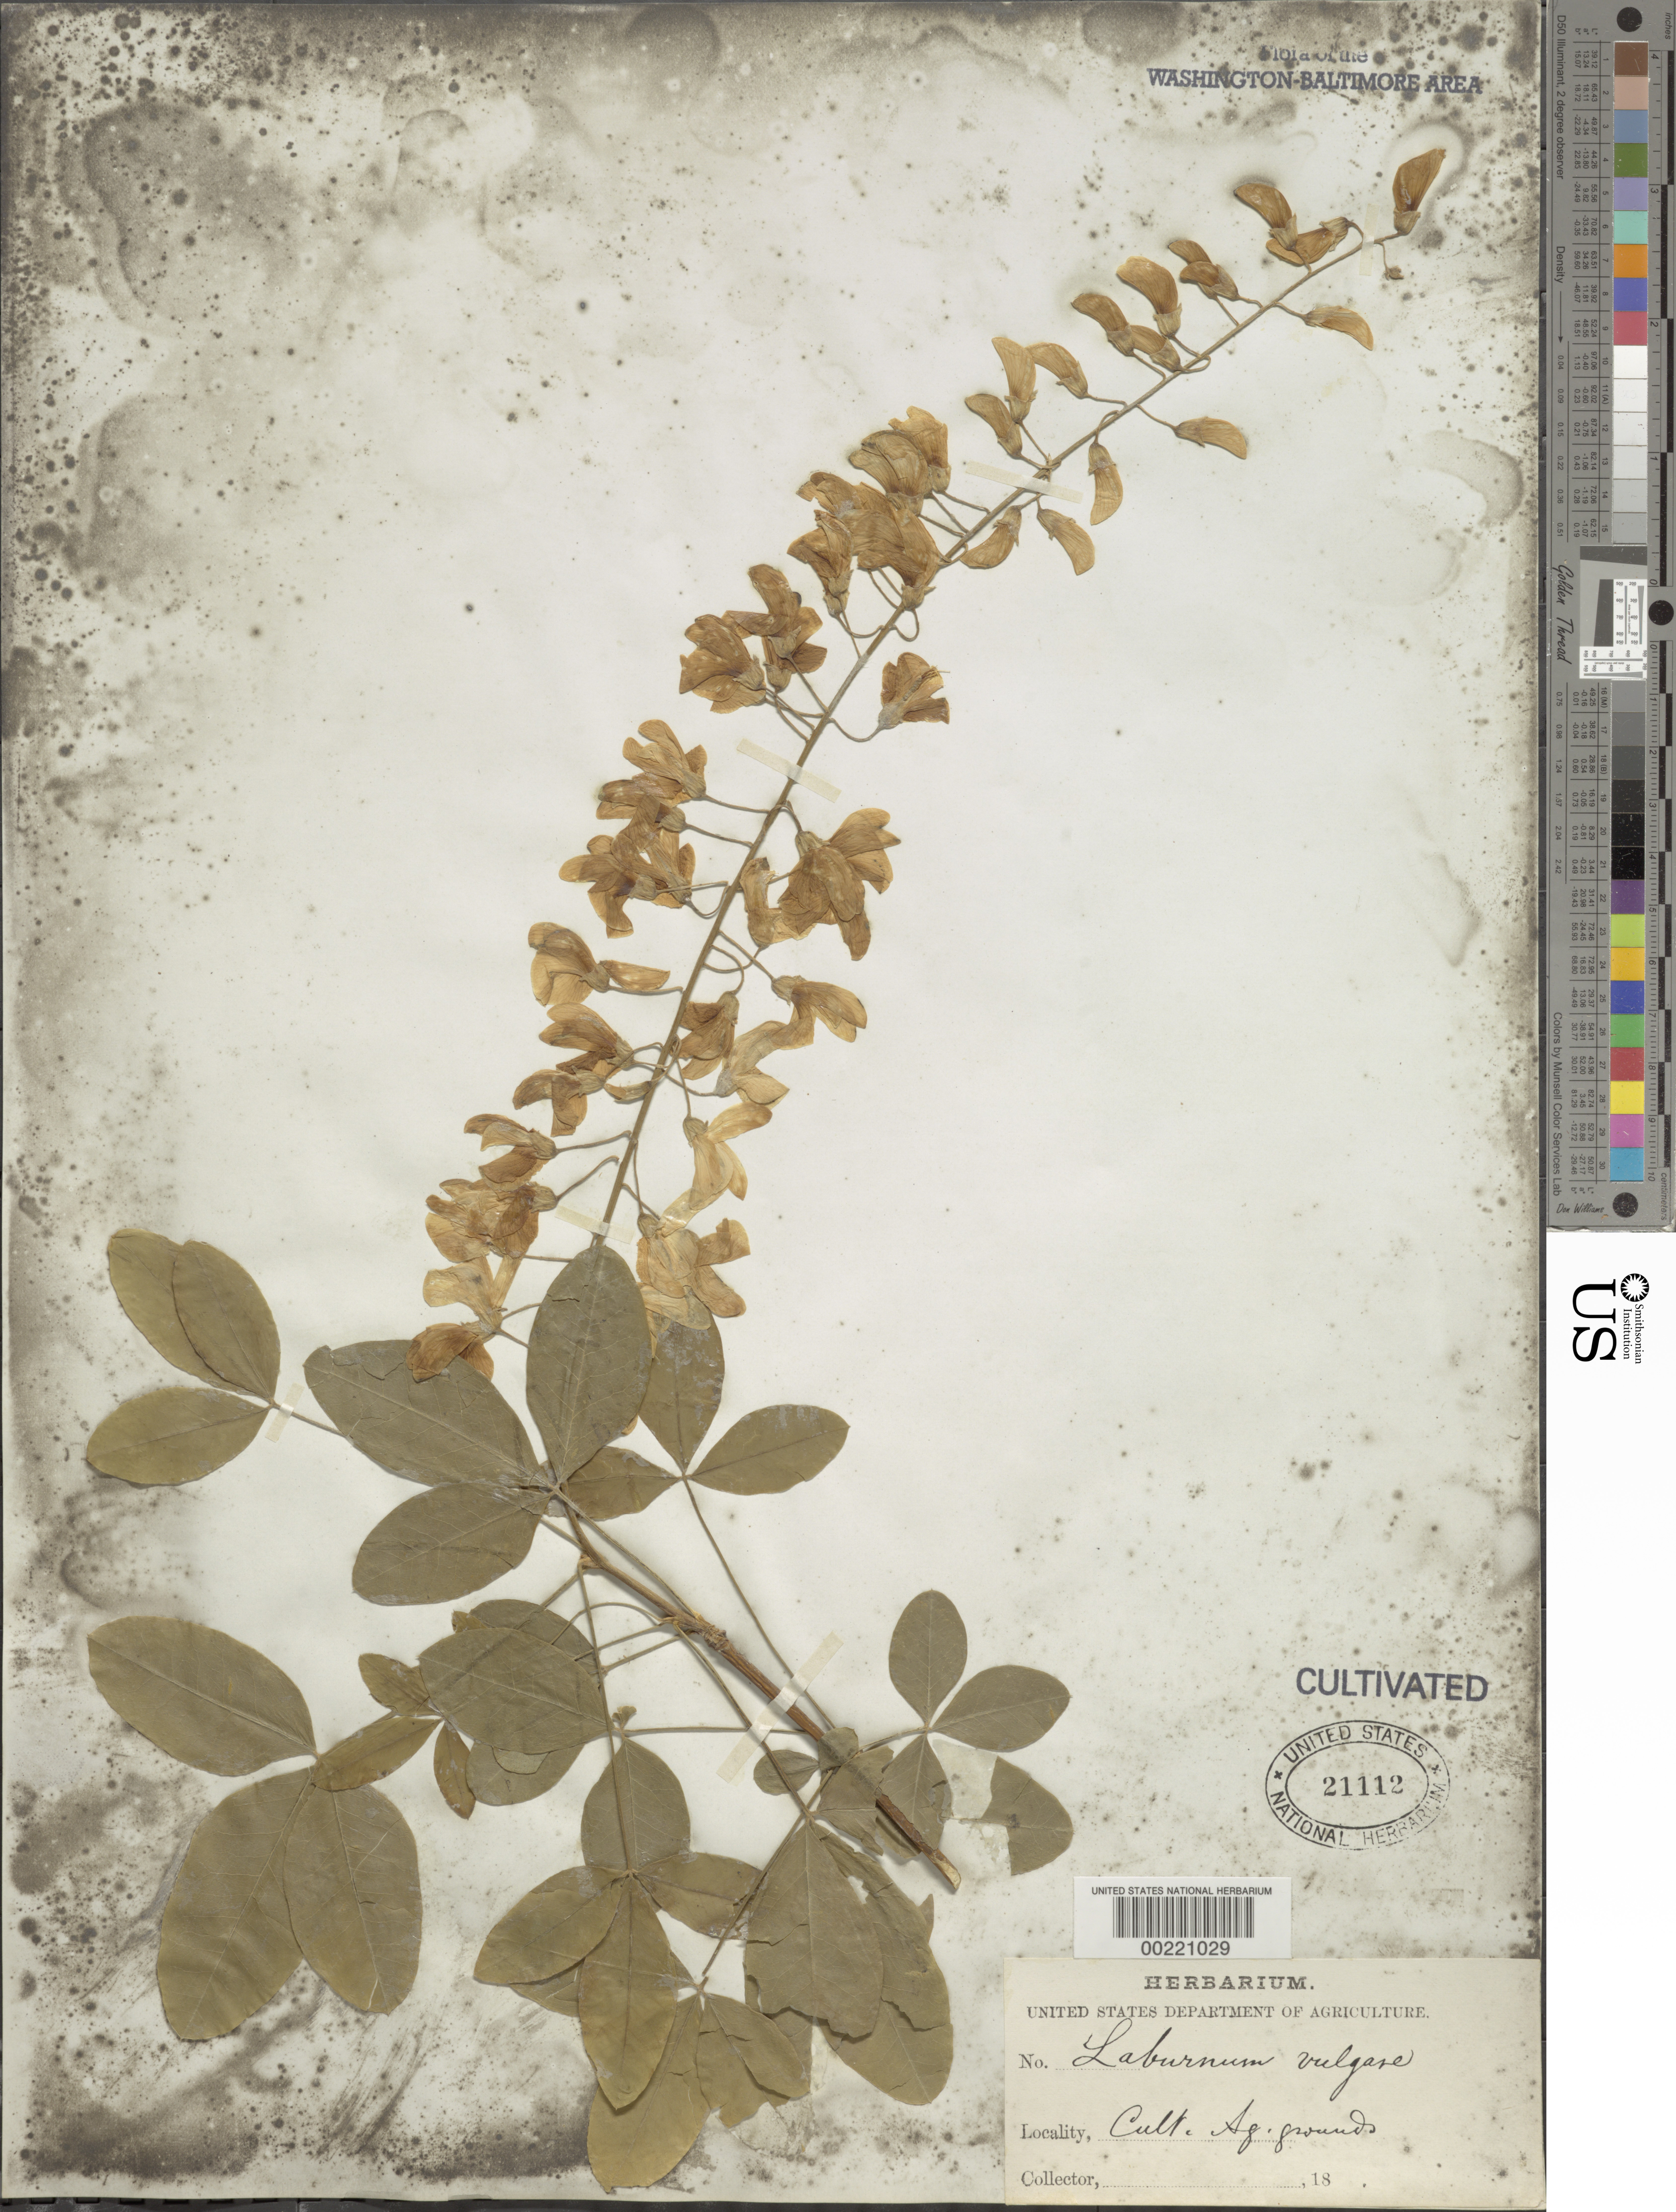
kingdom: Plantae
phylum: Tracheophyta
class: Magnoliopsida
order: Fabales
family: Fabaceae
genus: Laburnum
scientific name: Laburnum anagyroides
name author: Medik.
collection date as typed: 18--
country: United States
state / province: District of Columbia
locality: Department of Agriculture grounds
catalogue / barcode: US 21112